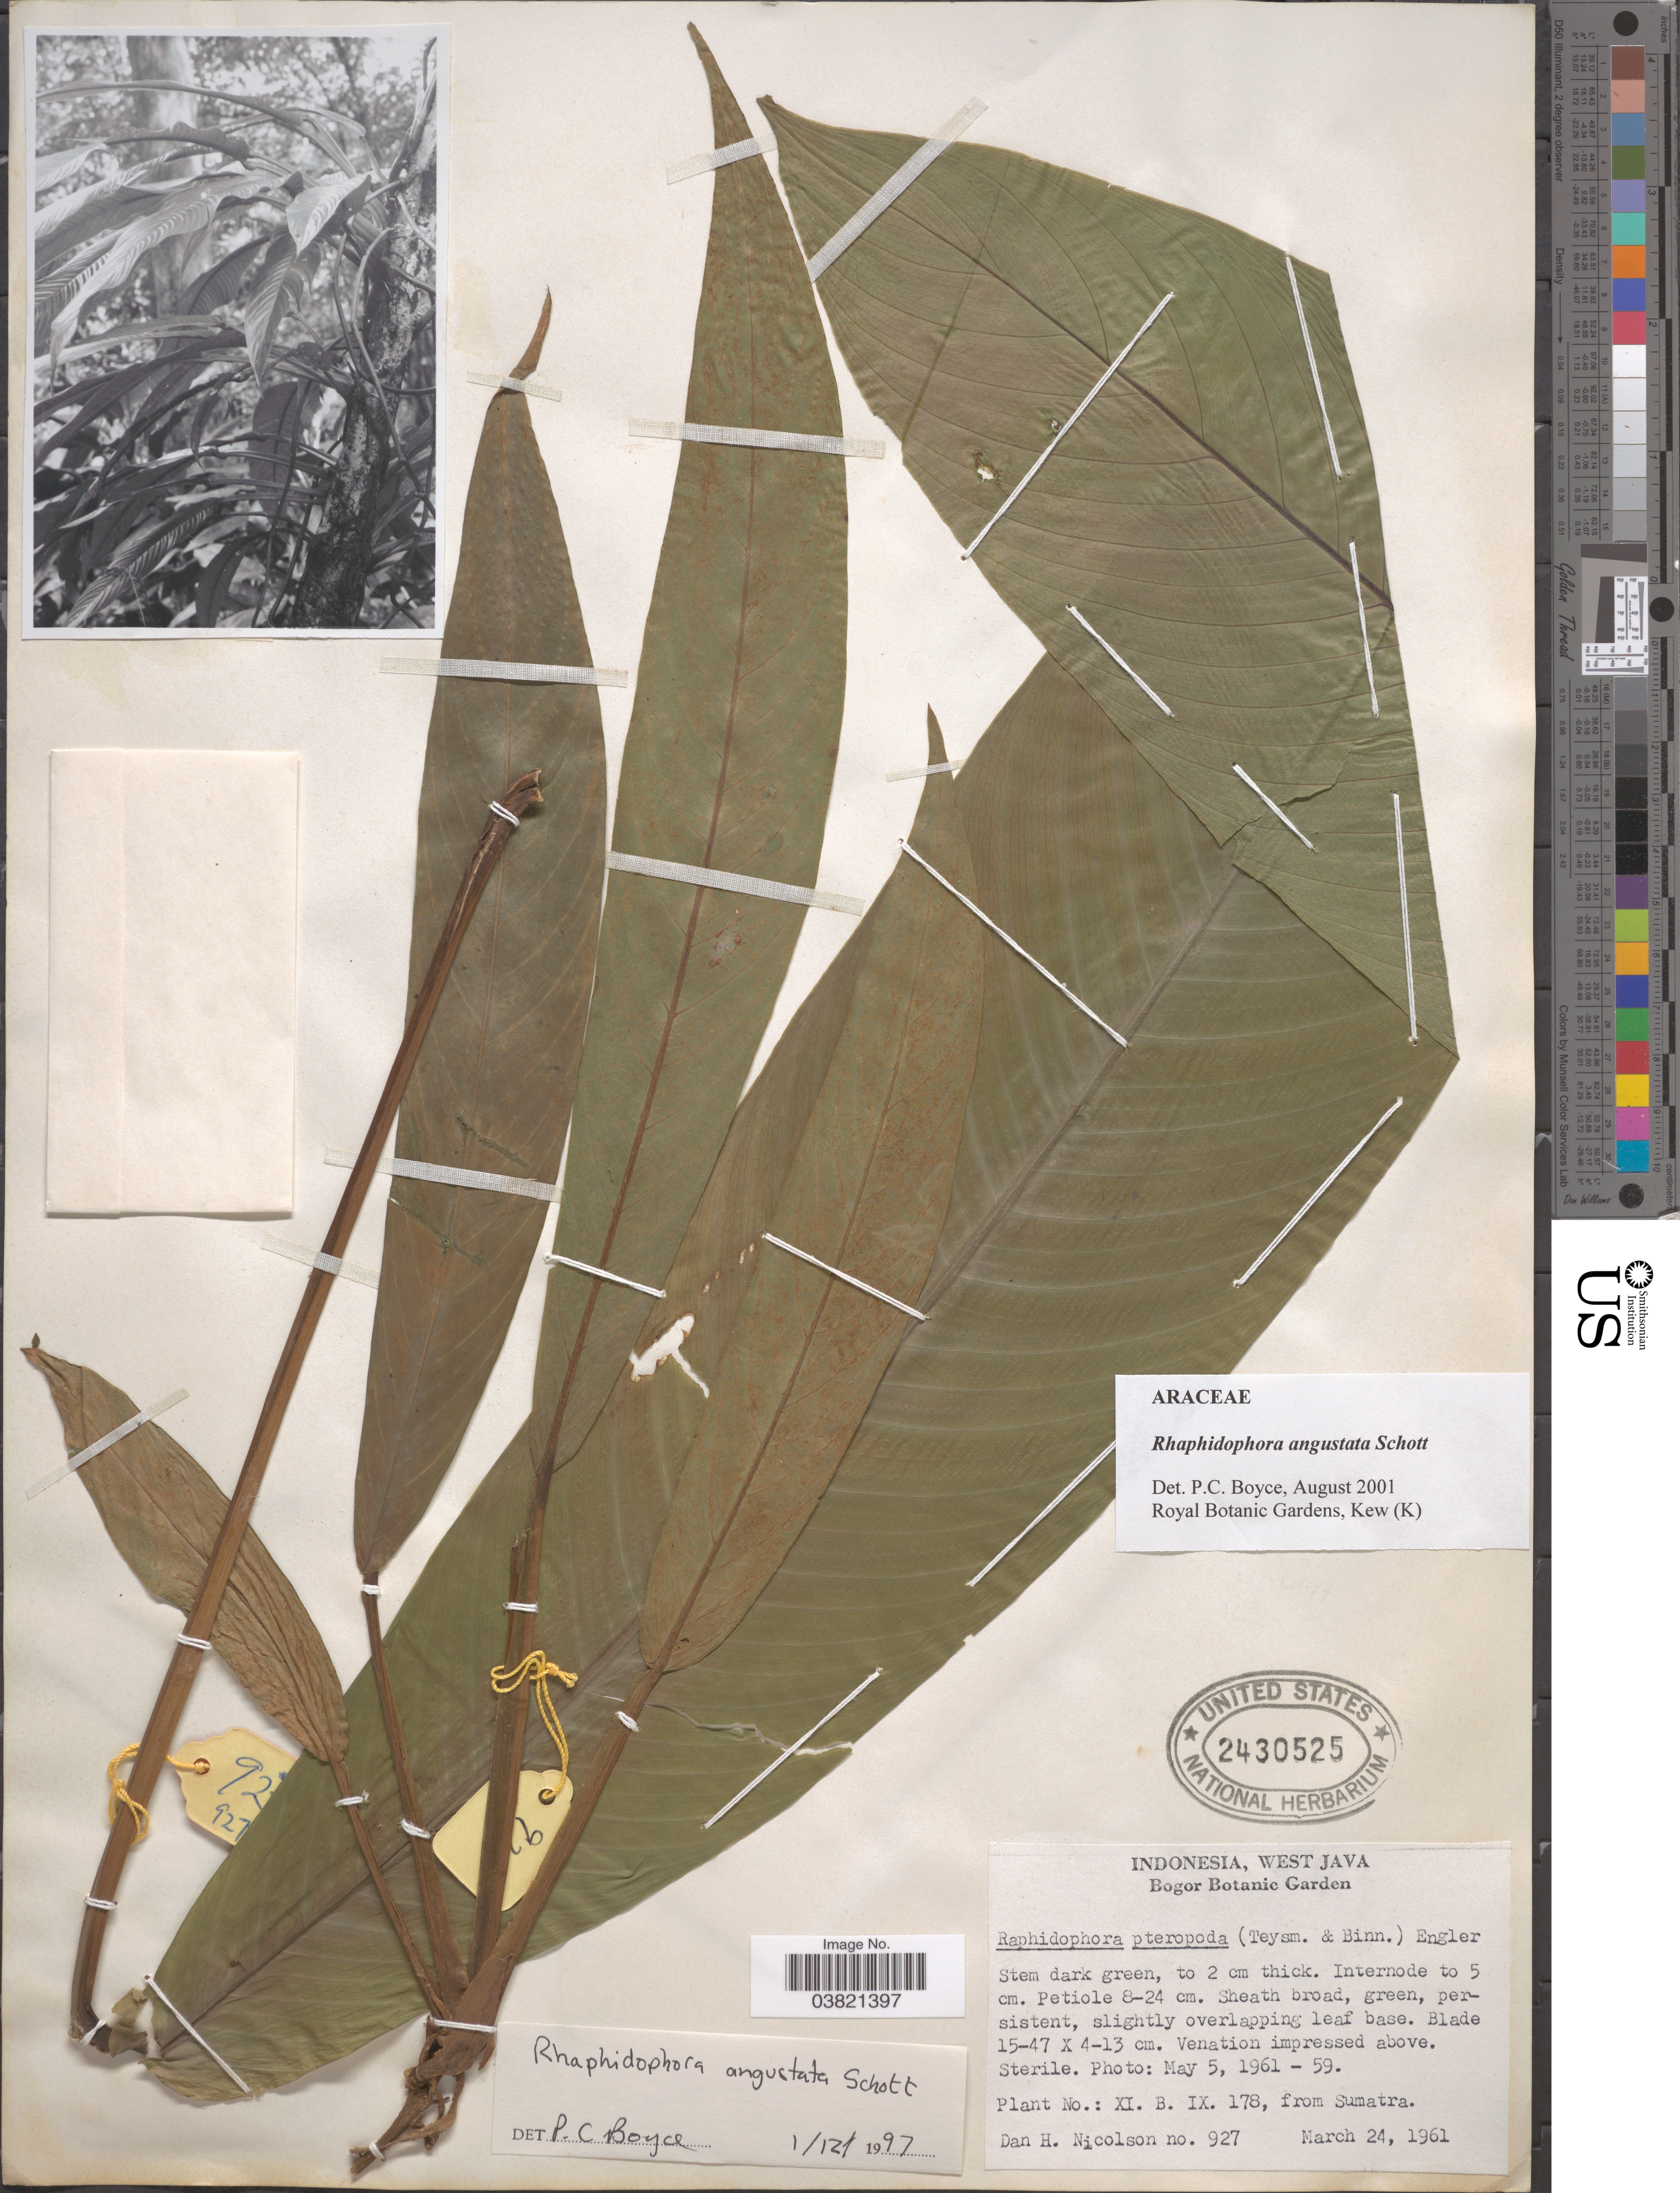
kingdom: Plantae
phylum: Tracheophyta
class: Liliopsida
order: Alismatales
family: Araceae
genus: Rhaphidophora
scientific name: Rhaphidophora angustata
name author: Schott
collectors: D. H. Nicolson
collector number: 927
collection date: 1961-03-24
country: Indonesia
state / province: Java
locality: West Java. Bogor Botanic Garden.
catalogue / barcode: US 2430525